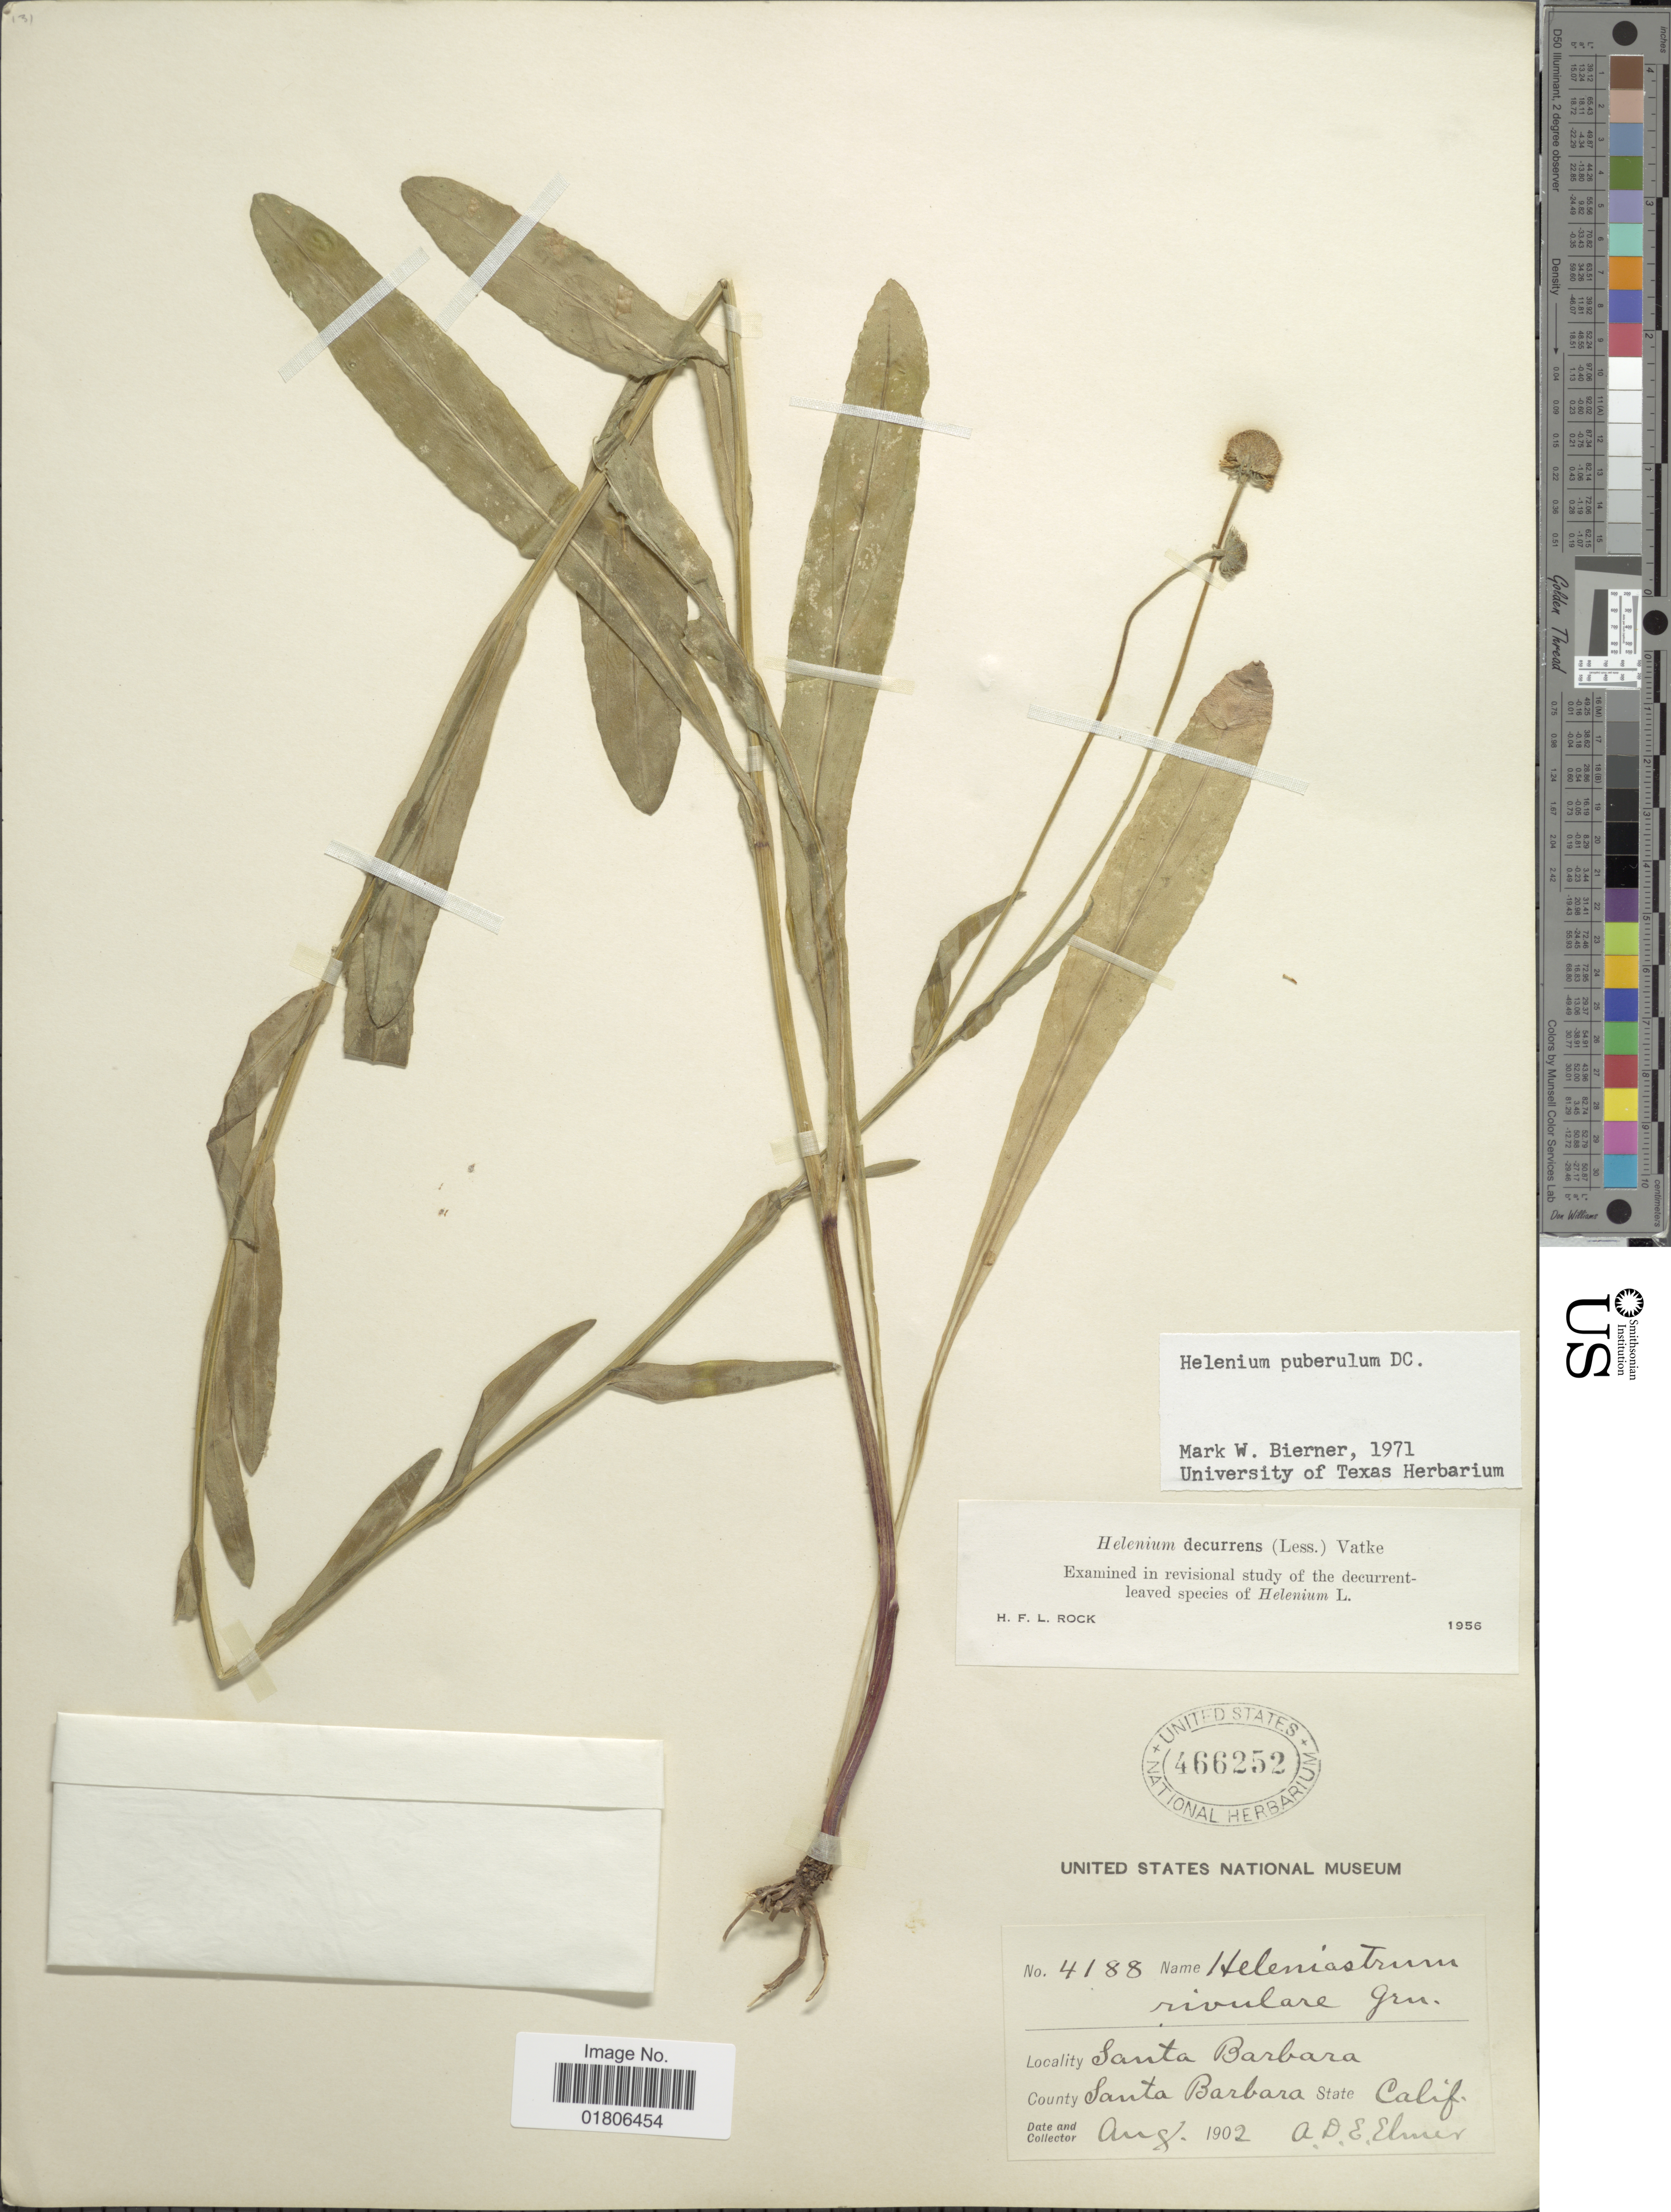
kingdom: Plantae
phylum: Tracheophyta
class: Magnoliopsida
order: Asterales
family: Asteraceae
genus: Helenium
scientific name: Helenium pinnatifidum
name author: (Schwein. ex Nutt.) Rydb.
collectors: A. D. E. Elmer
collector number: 4188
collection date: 1902-08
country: United States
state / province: California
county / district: Santa Barbara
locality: Santa Barbara, County Santa Barbara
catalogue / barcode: US 466252